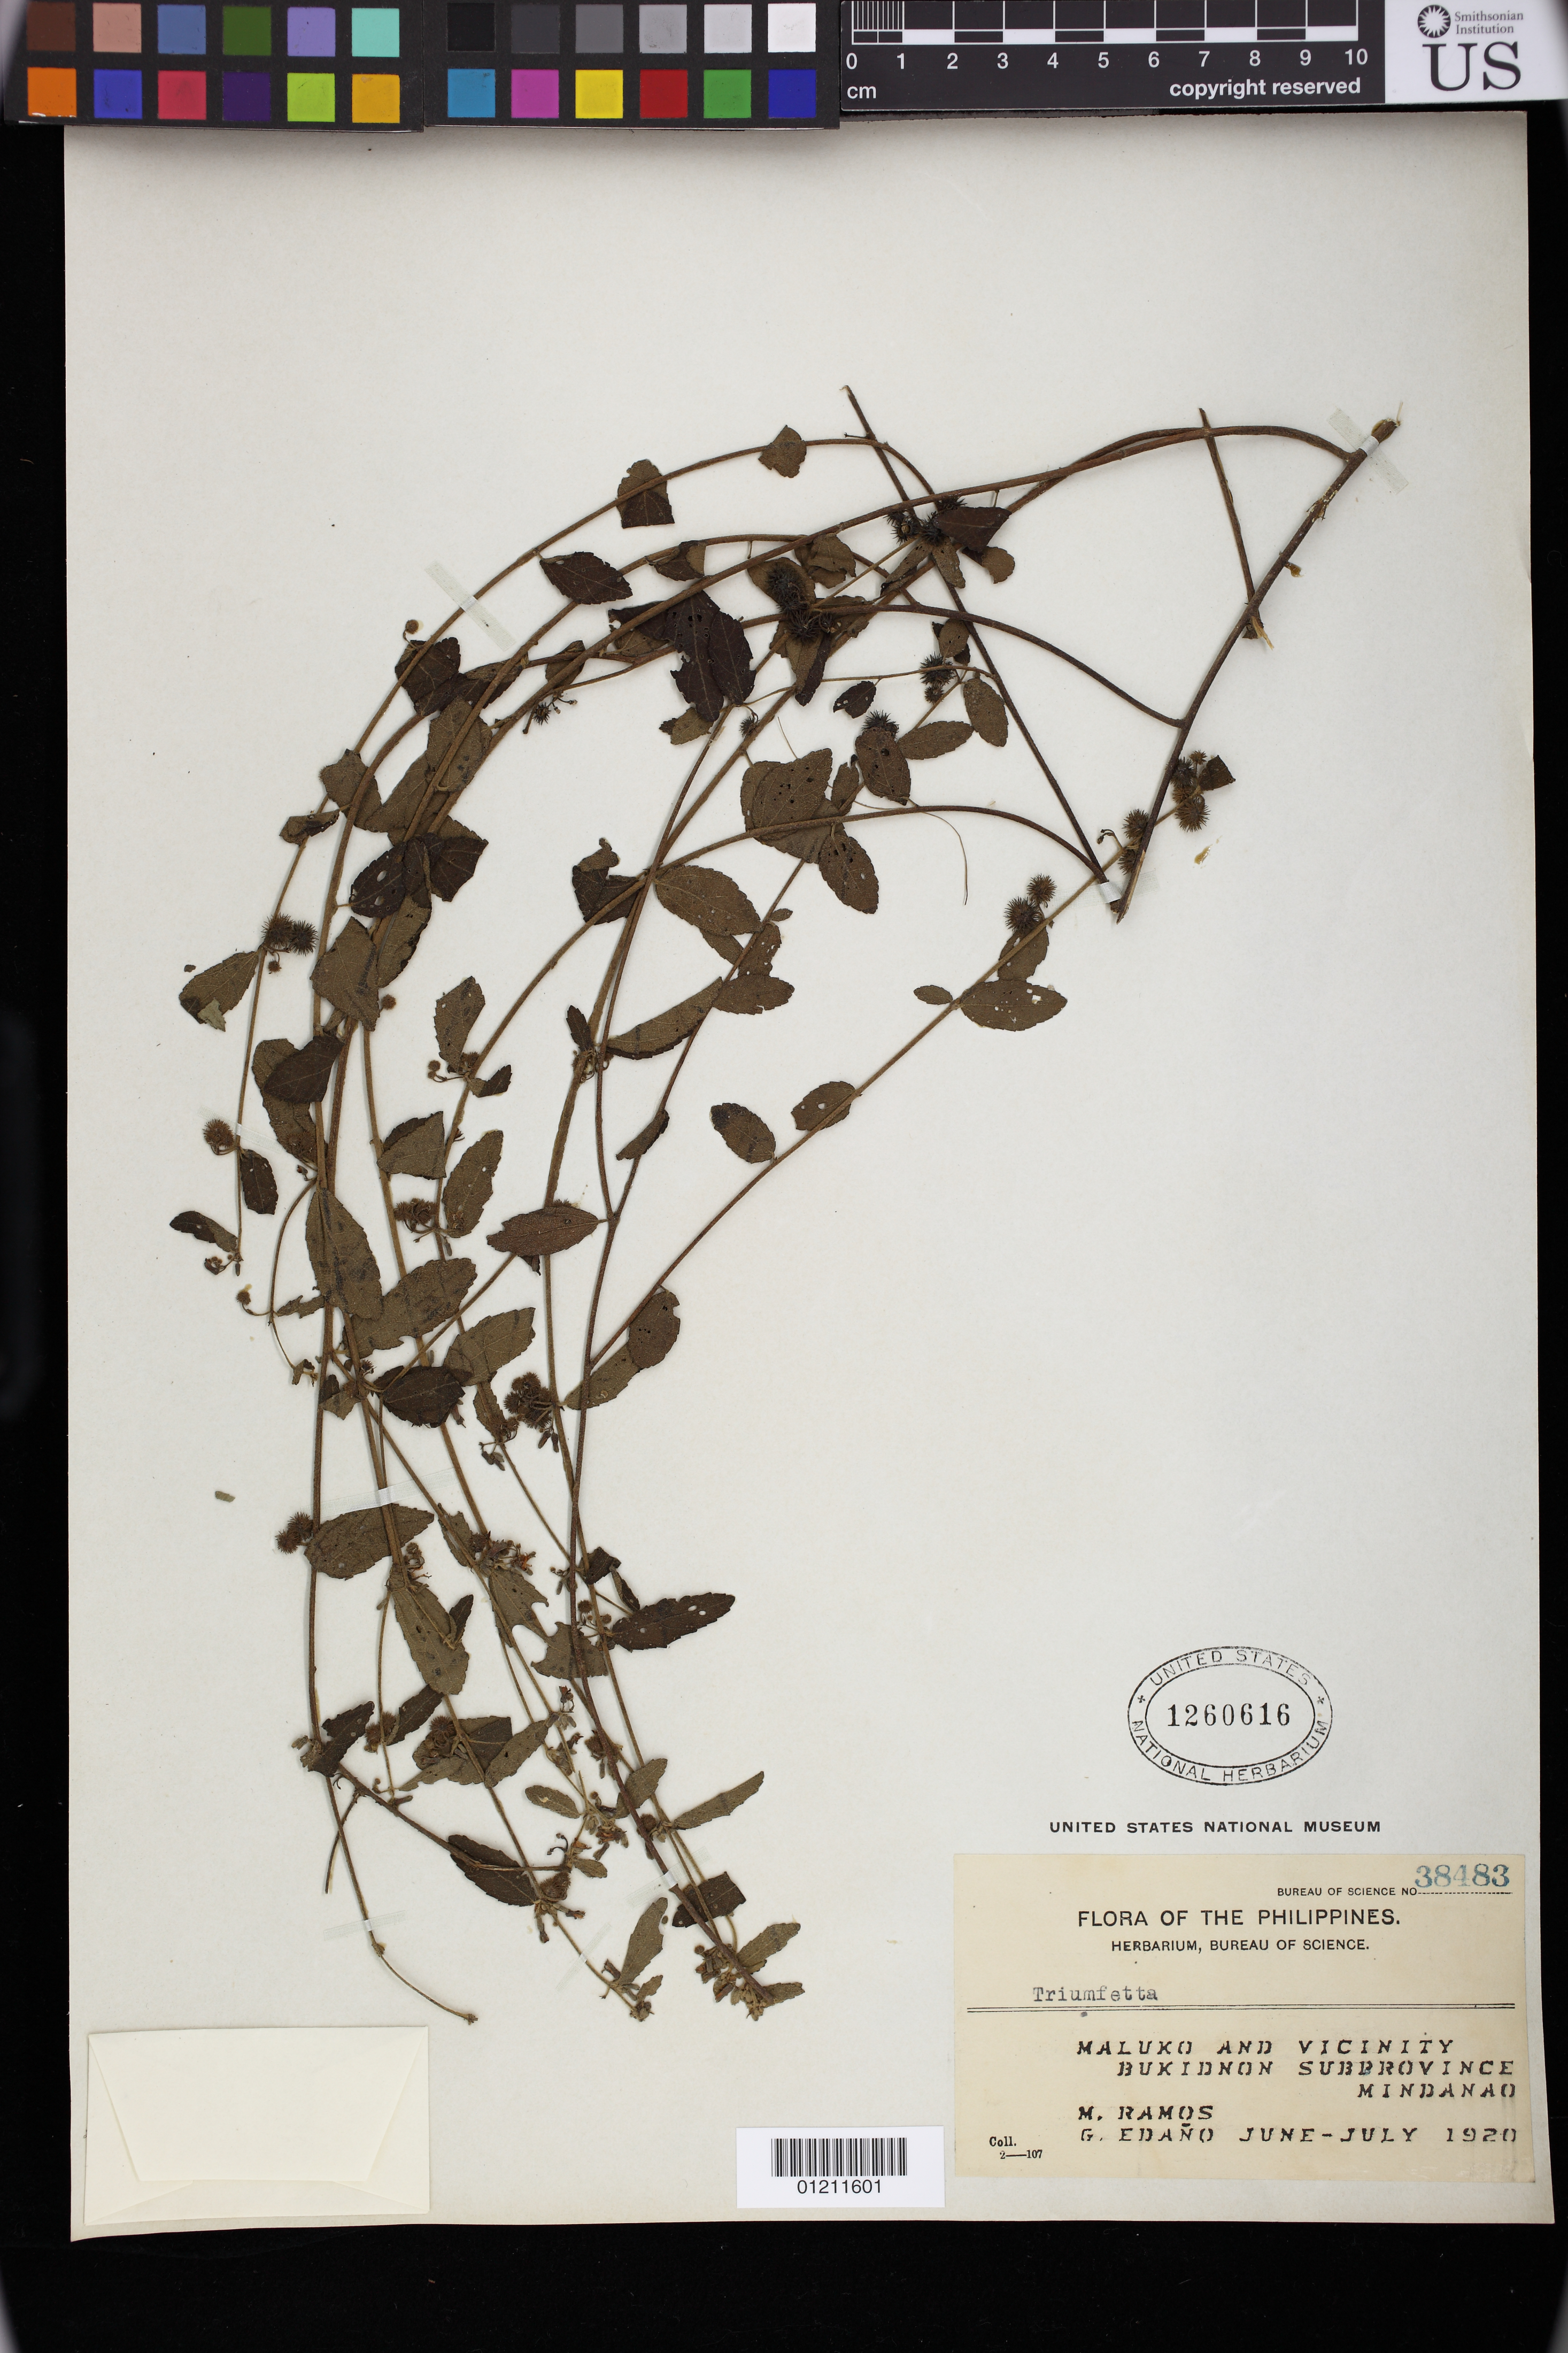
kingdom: Plantae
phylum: Tracheophyta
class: Magnoliopsida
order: Malvales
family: Malvaceae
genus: Triumfetta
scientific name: Triumfetta sp.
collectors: M. Ramos & G. E. Edaño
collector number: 38483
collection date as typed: Jun 1920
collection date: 1920-06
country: Philippines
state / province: Northern Mindanao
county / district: Bukidnon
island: Mindanao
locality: Maluko and vicinity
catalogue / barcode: US 1260616